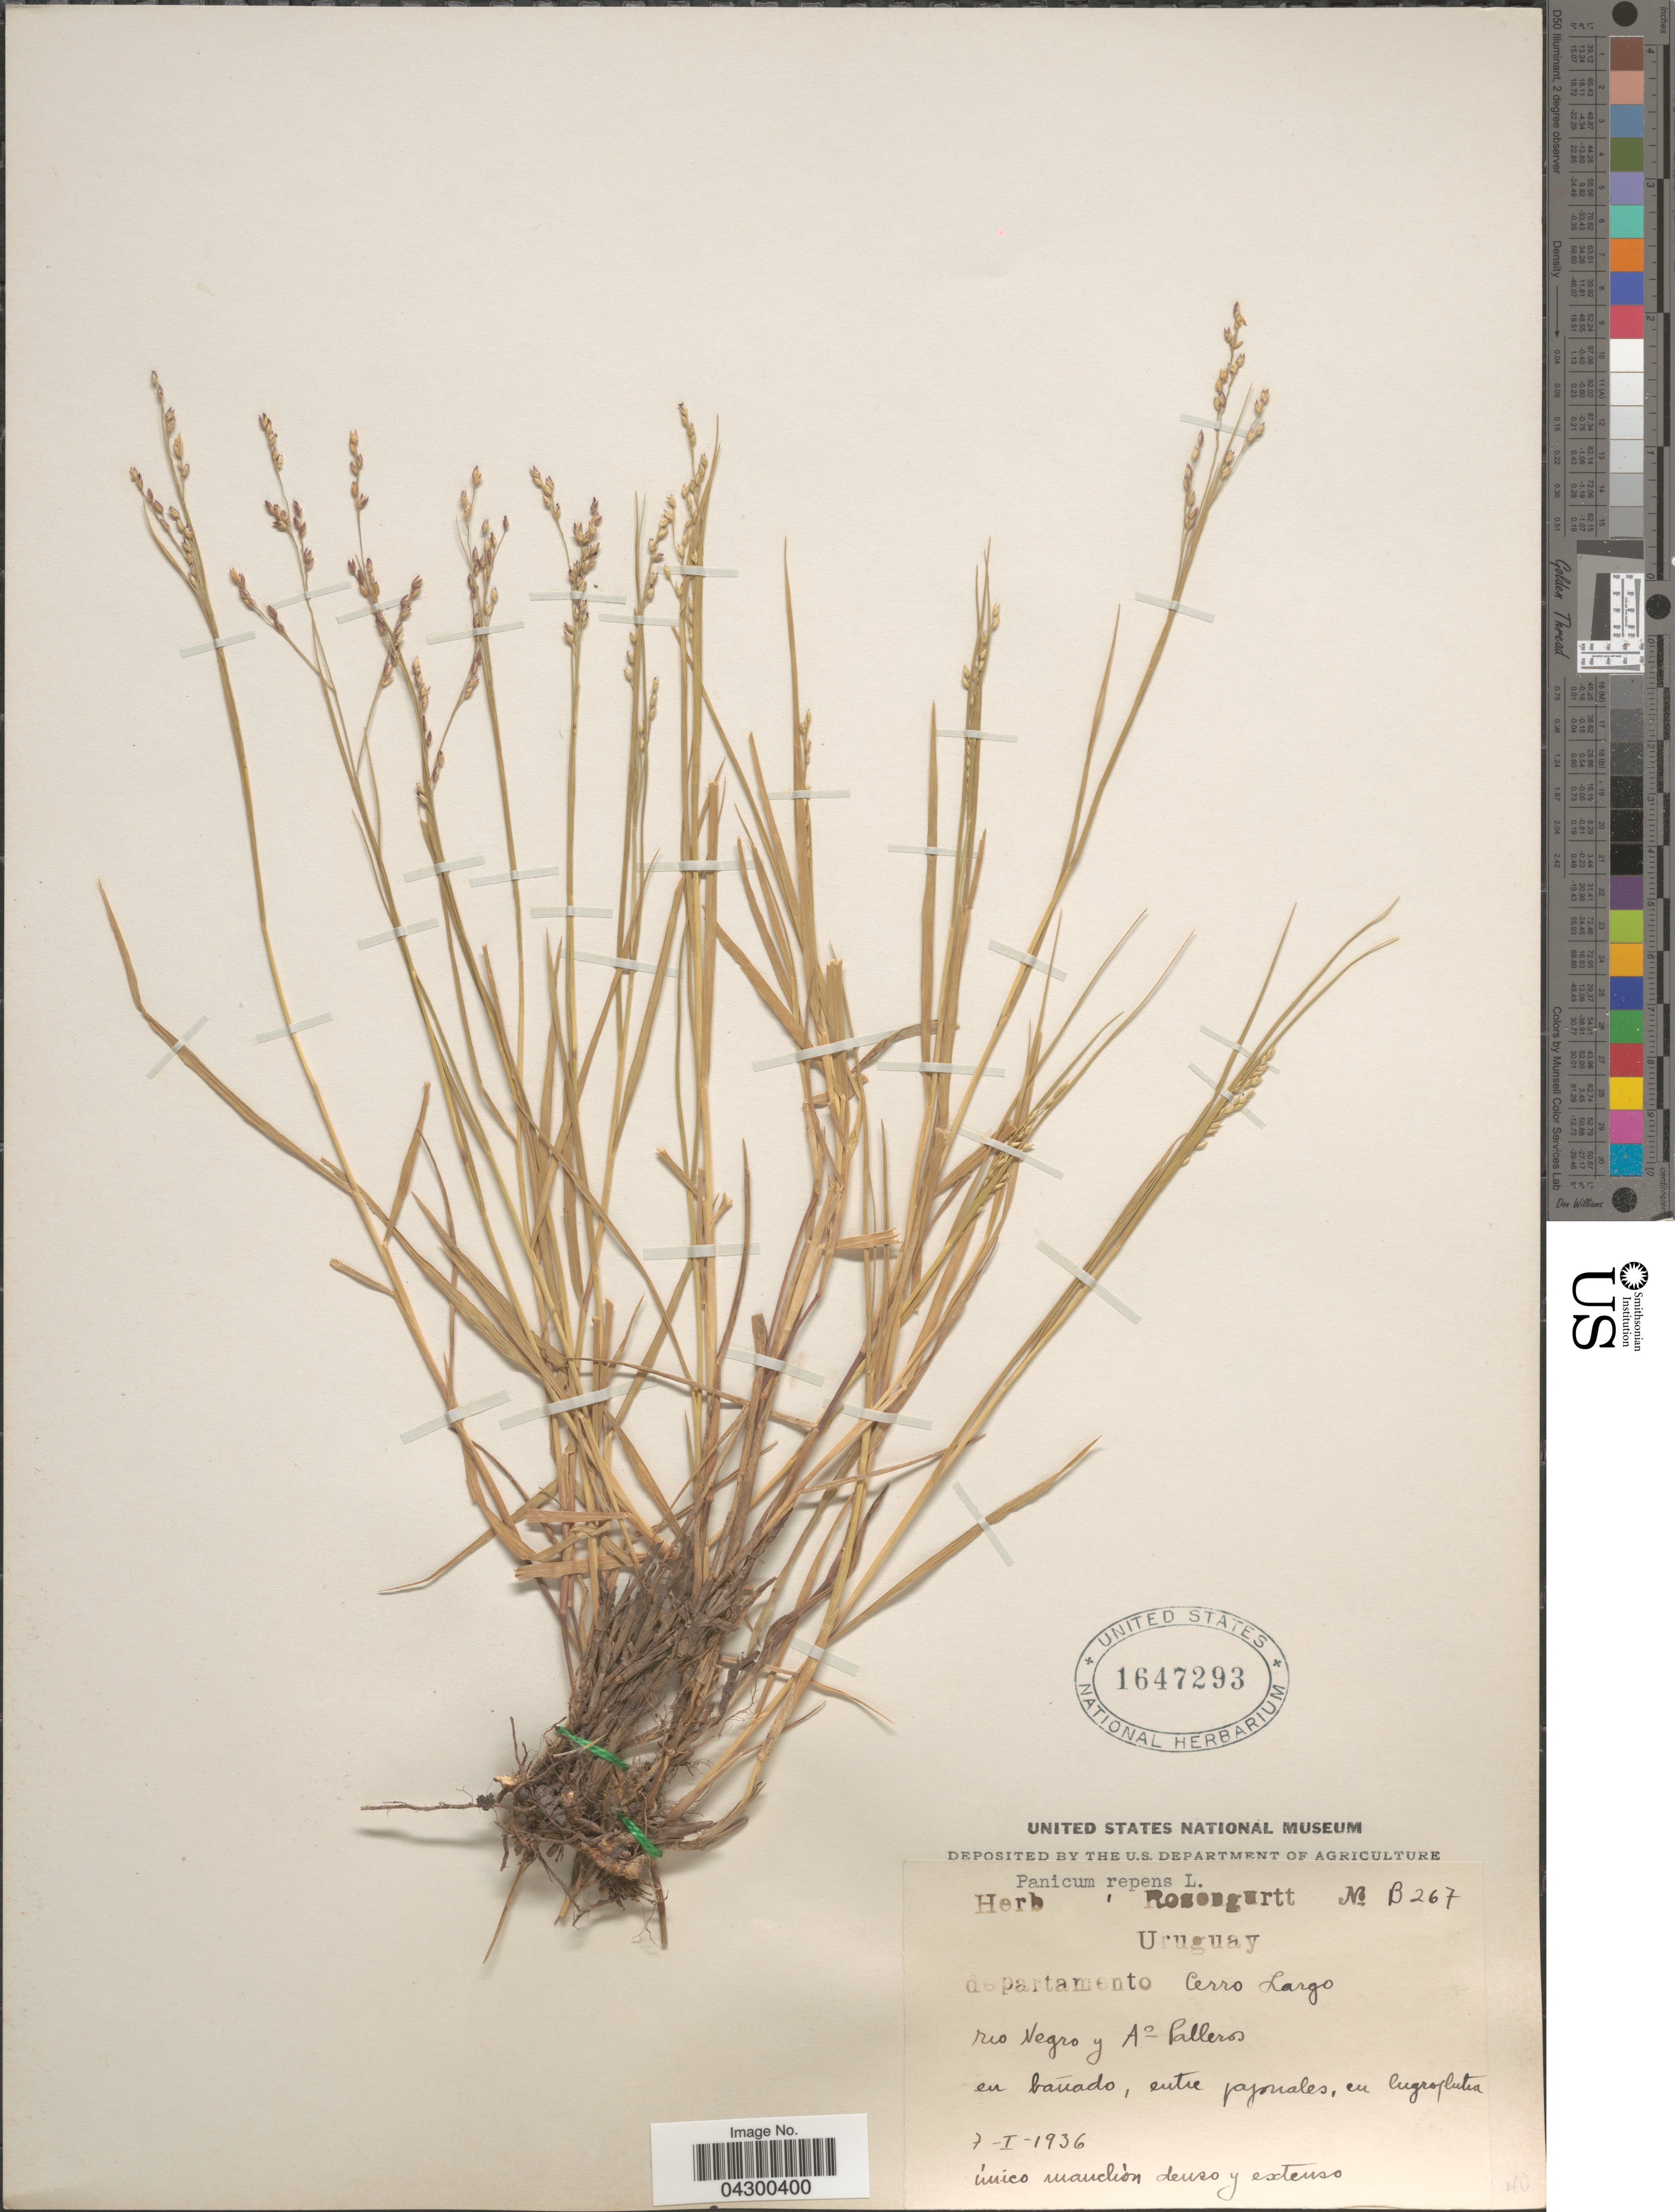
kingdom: Plantae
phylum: Tracheophyta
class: Liliopsida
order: Poales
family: Poaceae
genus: Panicum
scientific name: Panicum repens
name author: L.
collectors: ex herb. Rosengurtt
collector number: B267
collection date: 1936-01-07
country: Uruguay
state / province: Cerro Largo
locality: Departamento Cerro Largo. Rio Negro y Ao Palleros en bañado, entre pajonales.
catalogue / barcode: US 1647293